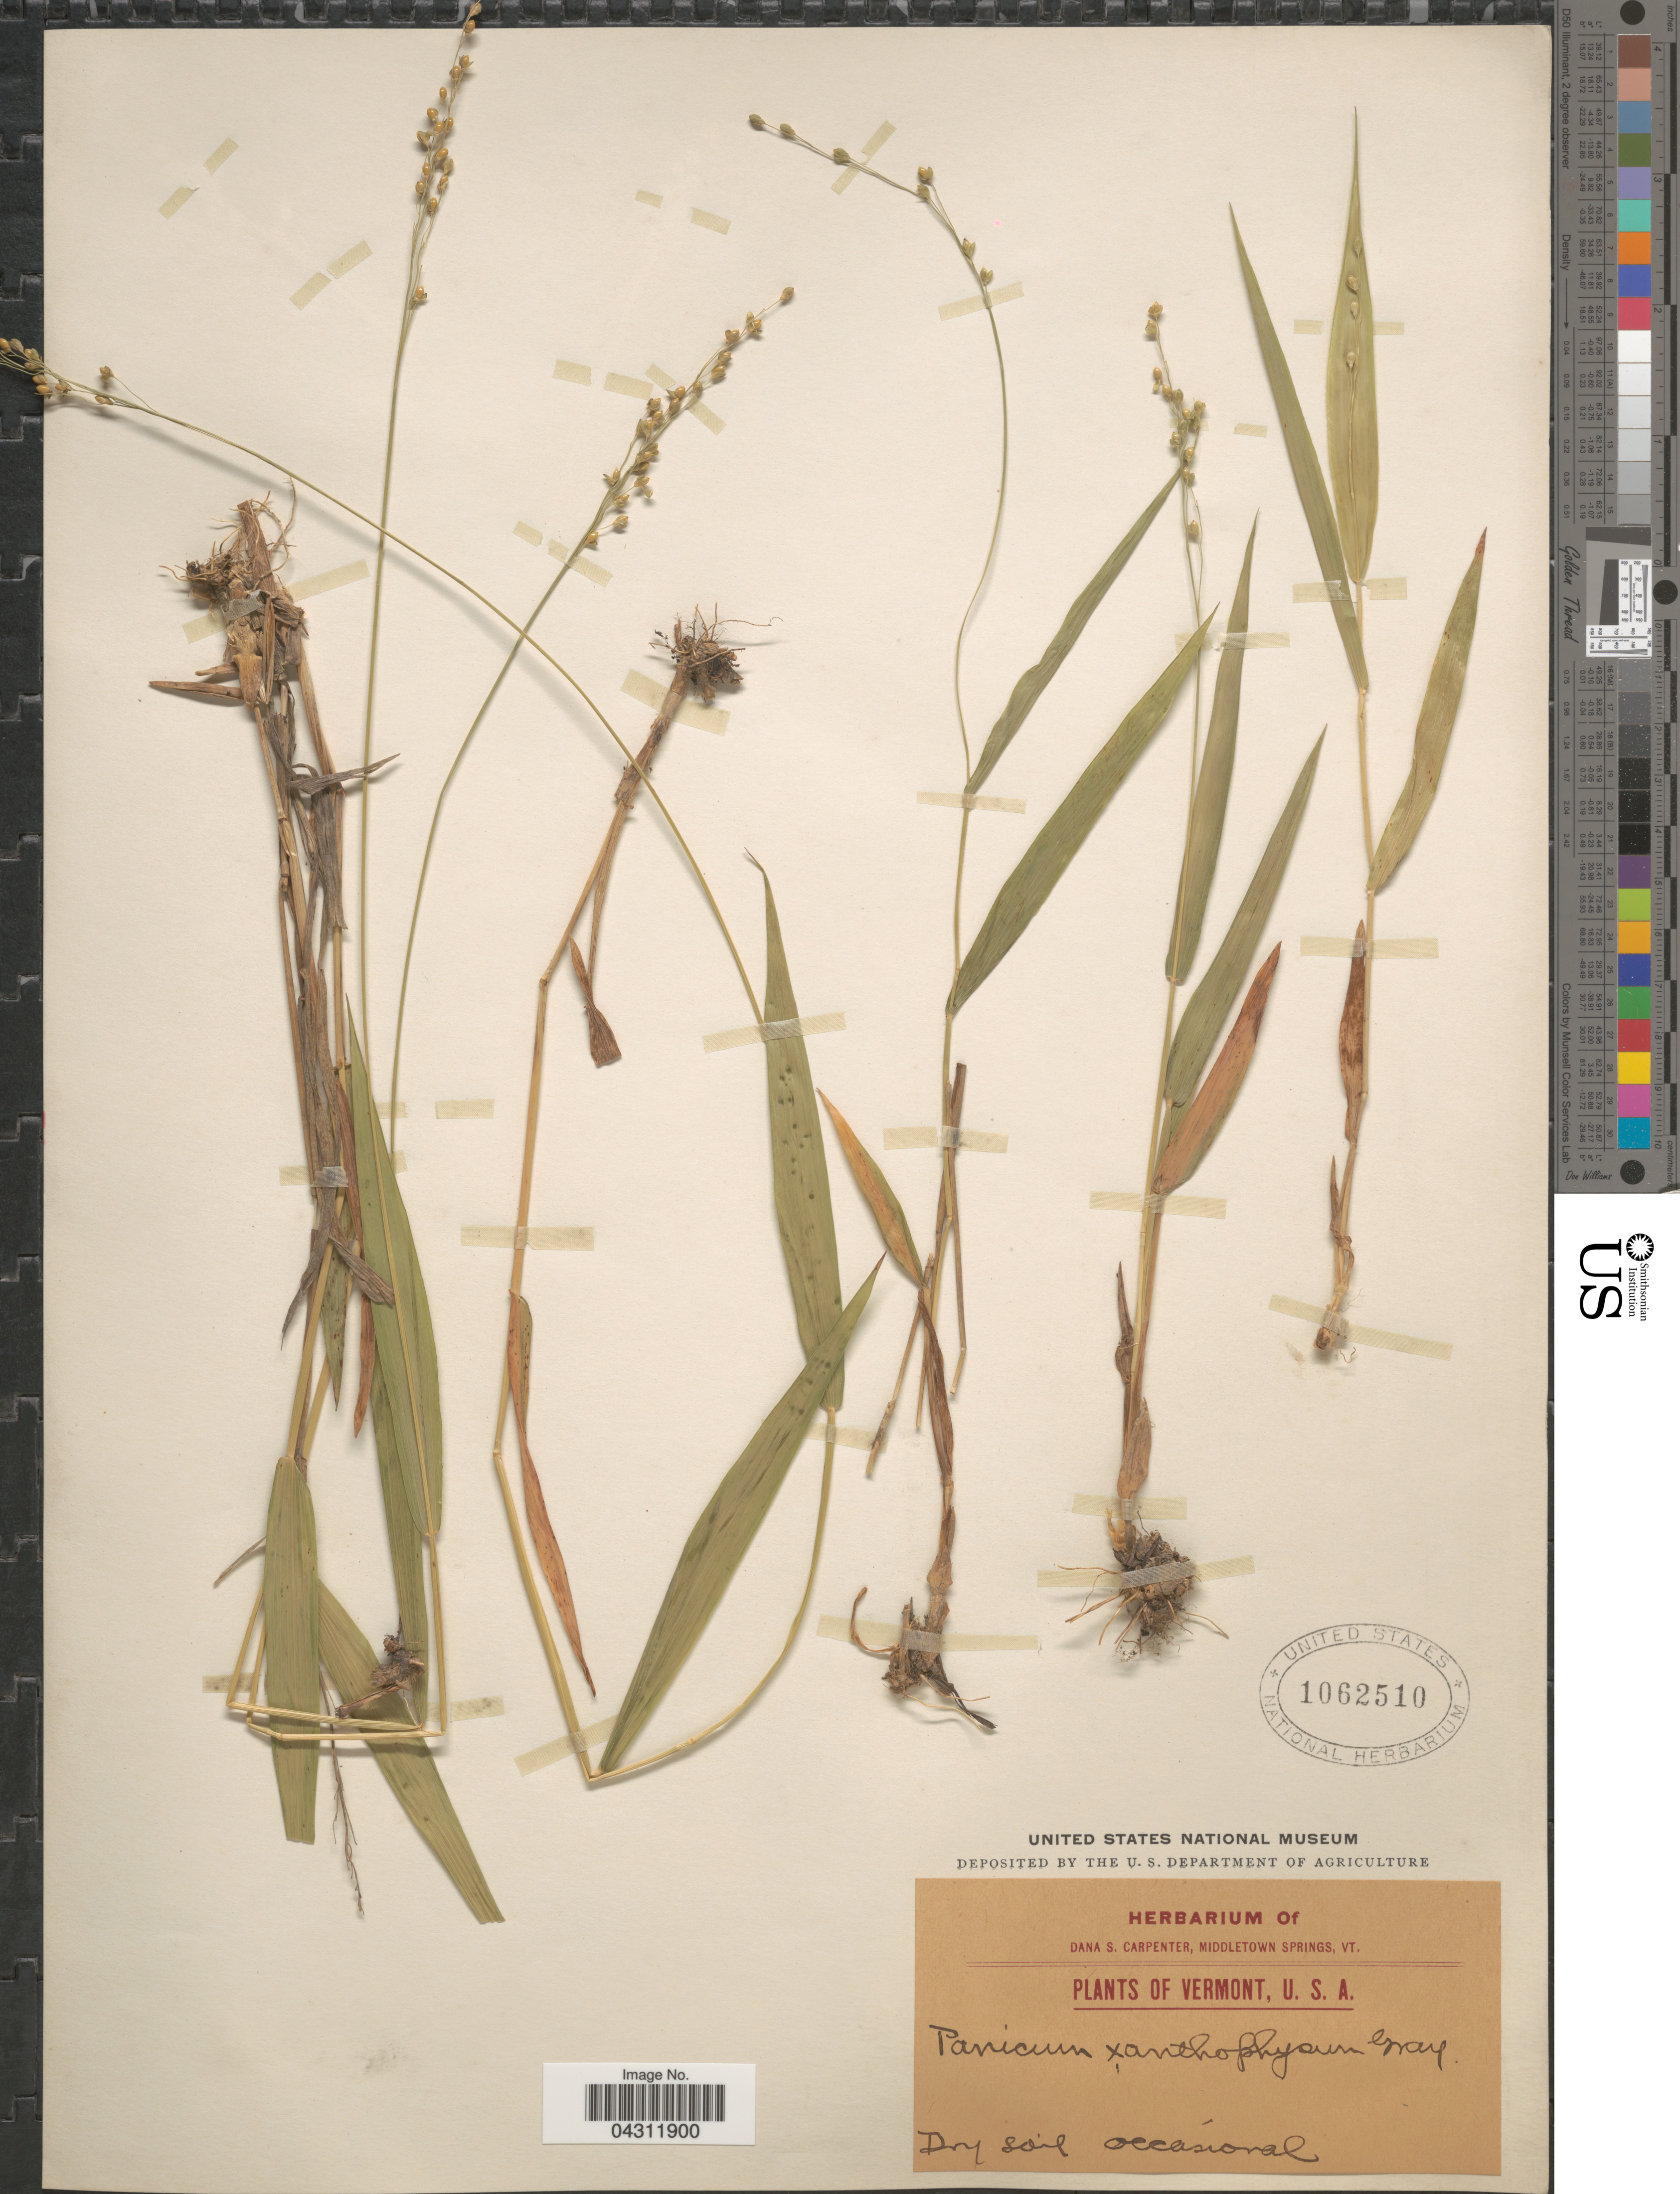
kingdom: Plantae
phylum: Tracheophyta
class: Liliopsida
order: Poales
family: Poaceae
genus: Dichanthelium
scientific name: Dichanthelium xanthophysum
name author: (A. Gray) Freckmann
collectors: ex herb. Dana S. Carpenter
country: United States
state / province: Vermont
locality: Dry soil occasional.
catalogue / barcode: US 1062510